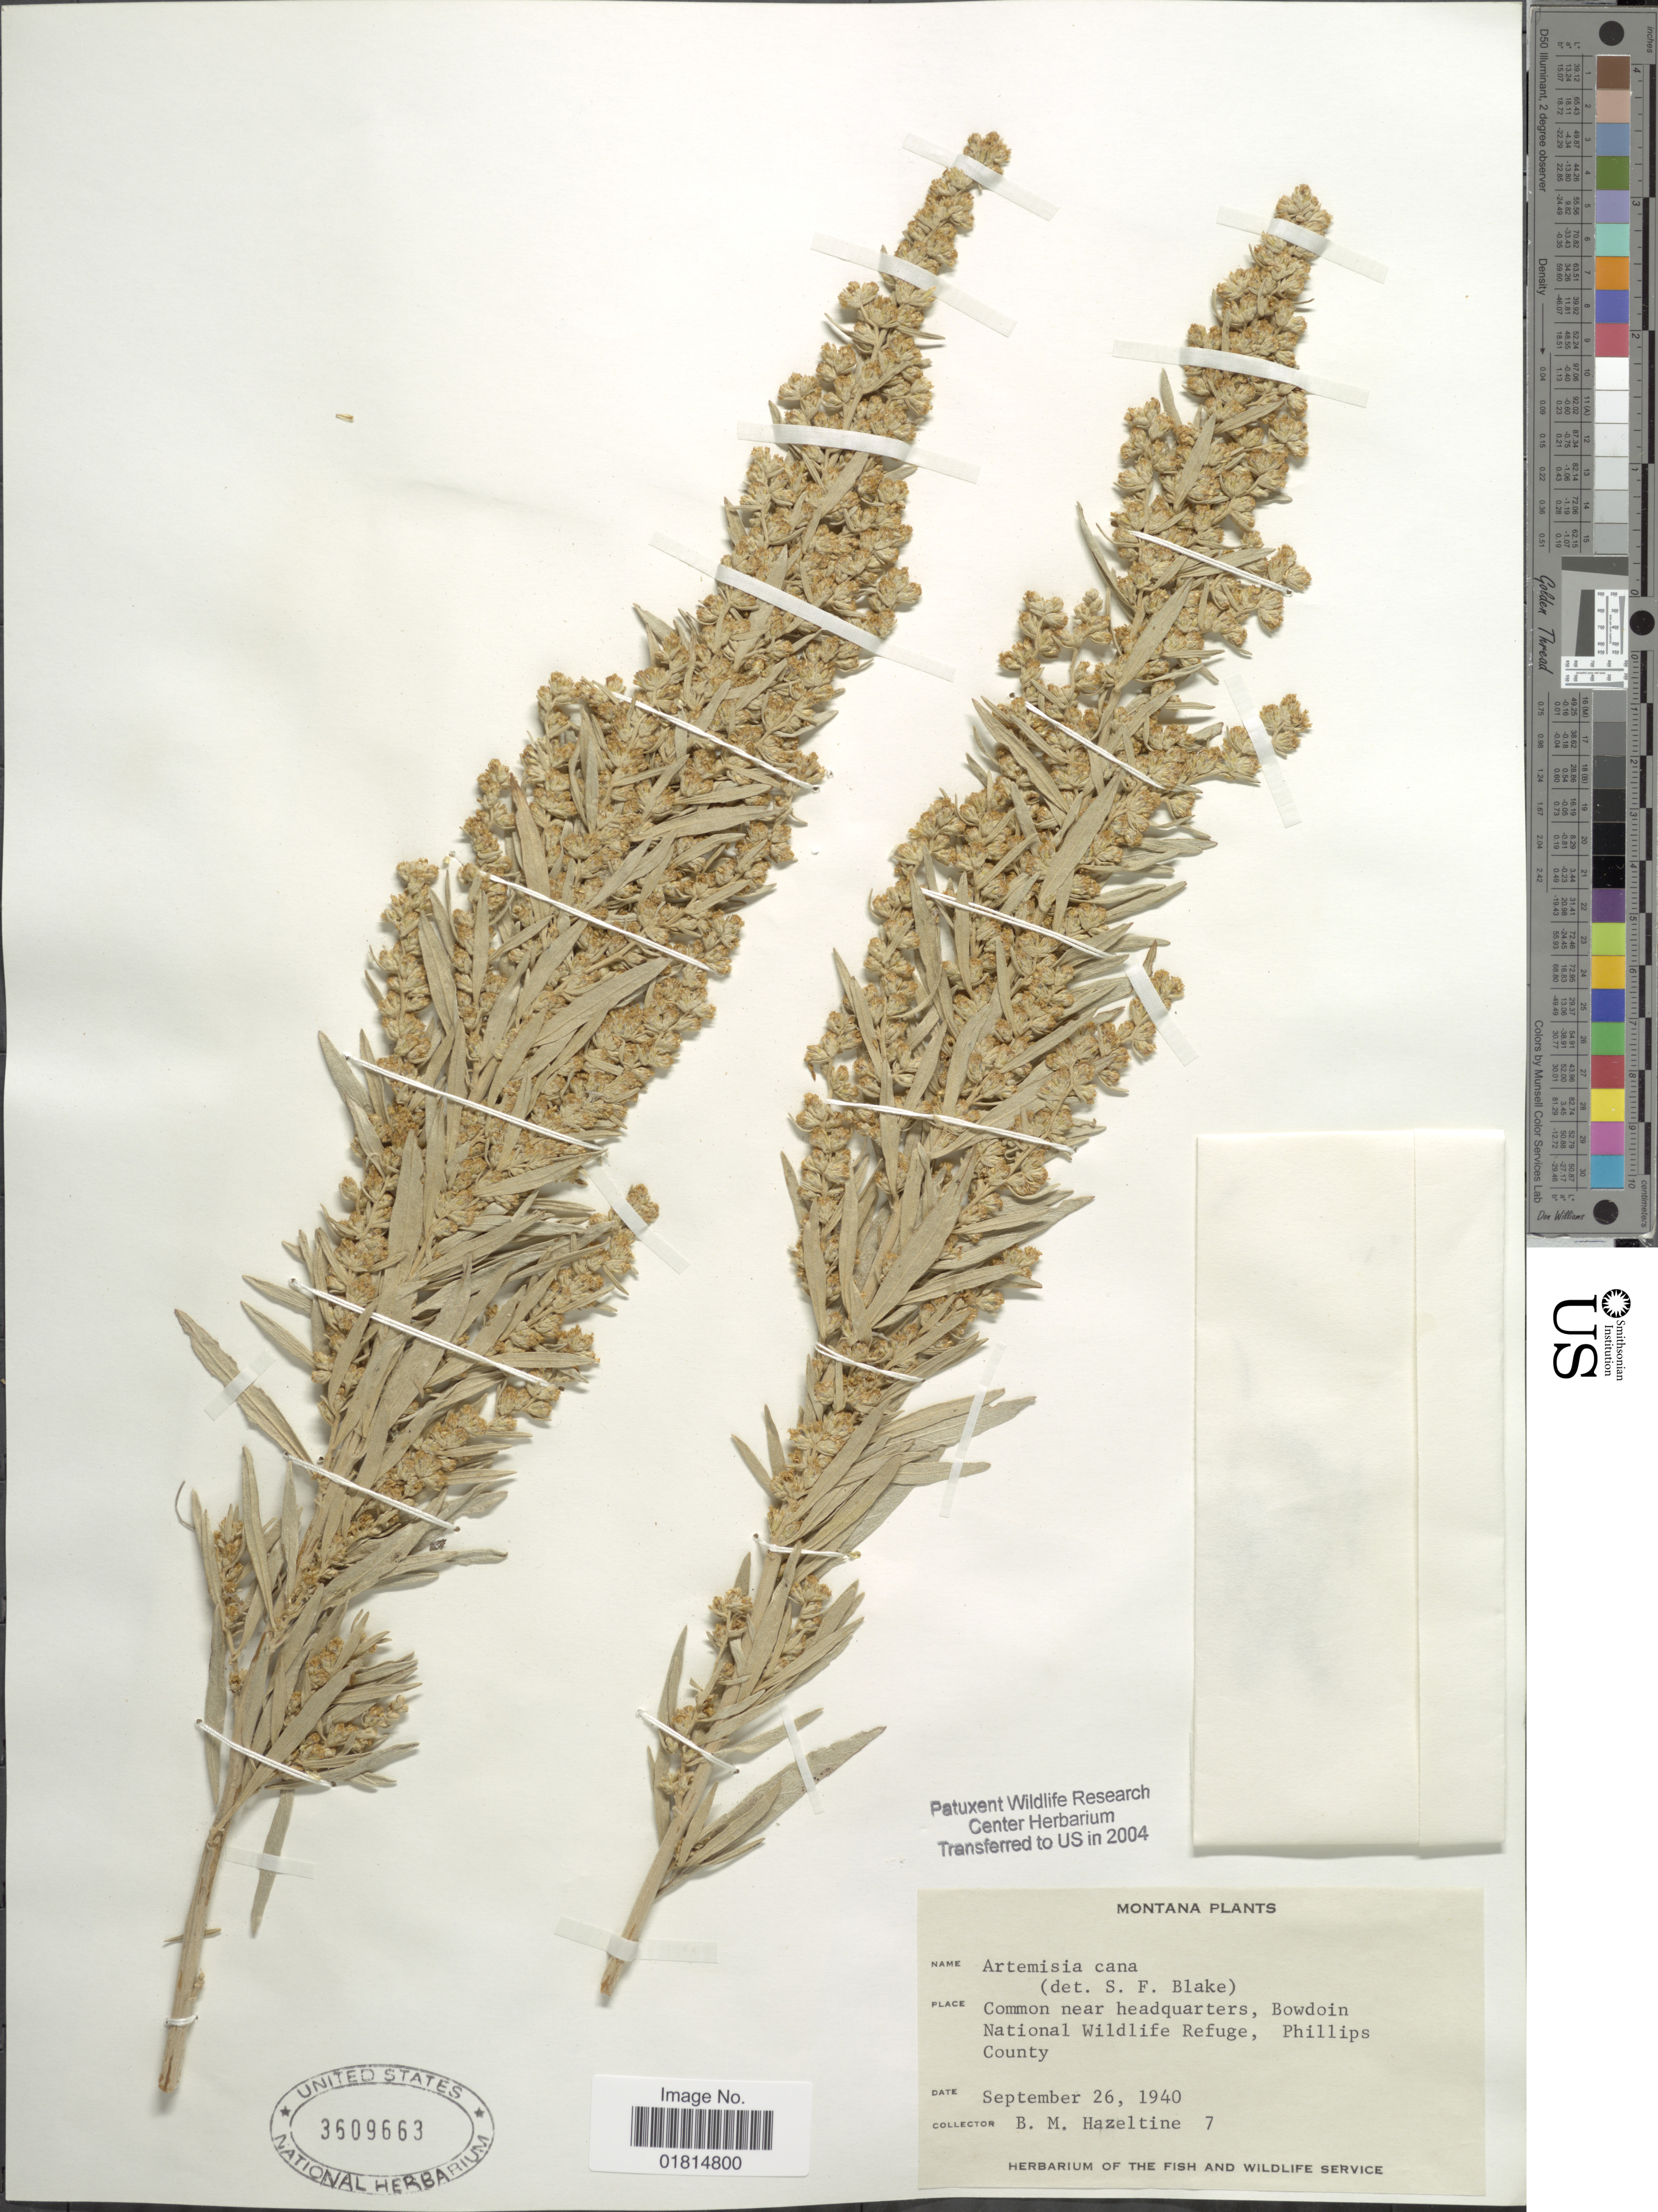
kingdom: Plantae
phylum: Tracheophyta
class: Magnoliopsida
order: Asterales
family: Asteraceae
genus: Artemisia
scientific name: Artemisia cana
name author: Pursh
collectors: B. Hazeltine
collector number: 7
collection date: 1940-09-26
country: United States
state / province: Montana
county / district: Phillips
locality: Common near headquarters, Bowdoin National Wildlife Refuge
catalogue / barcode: US 3609663